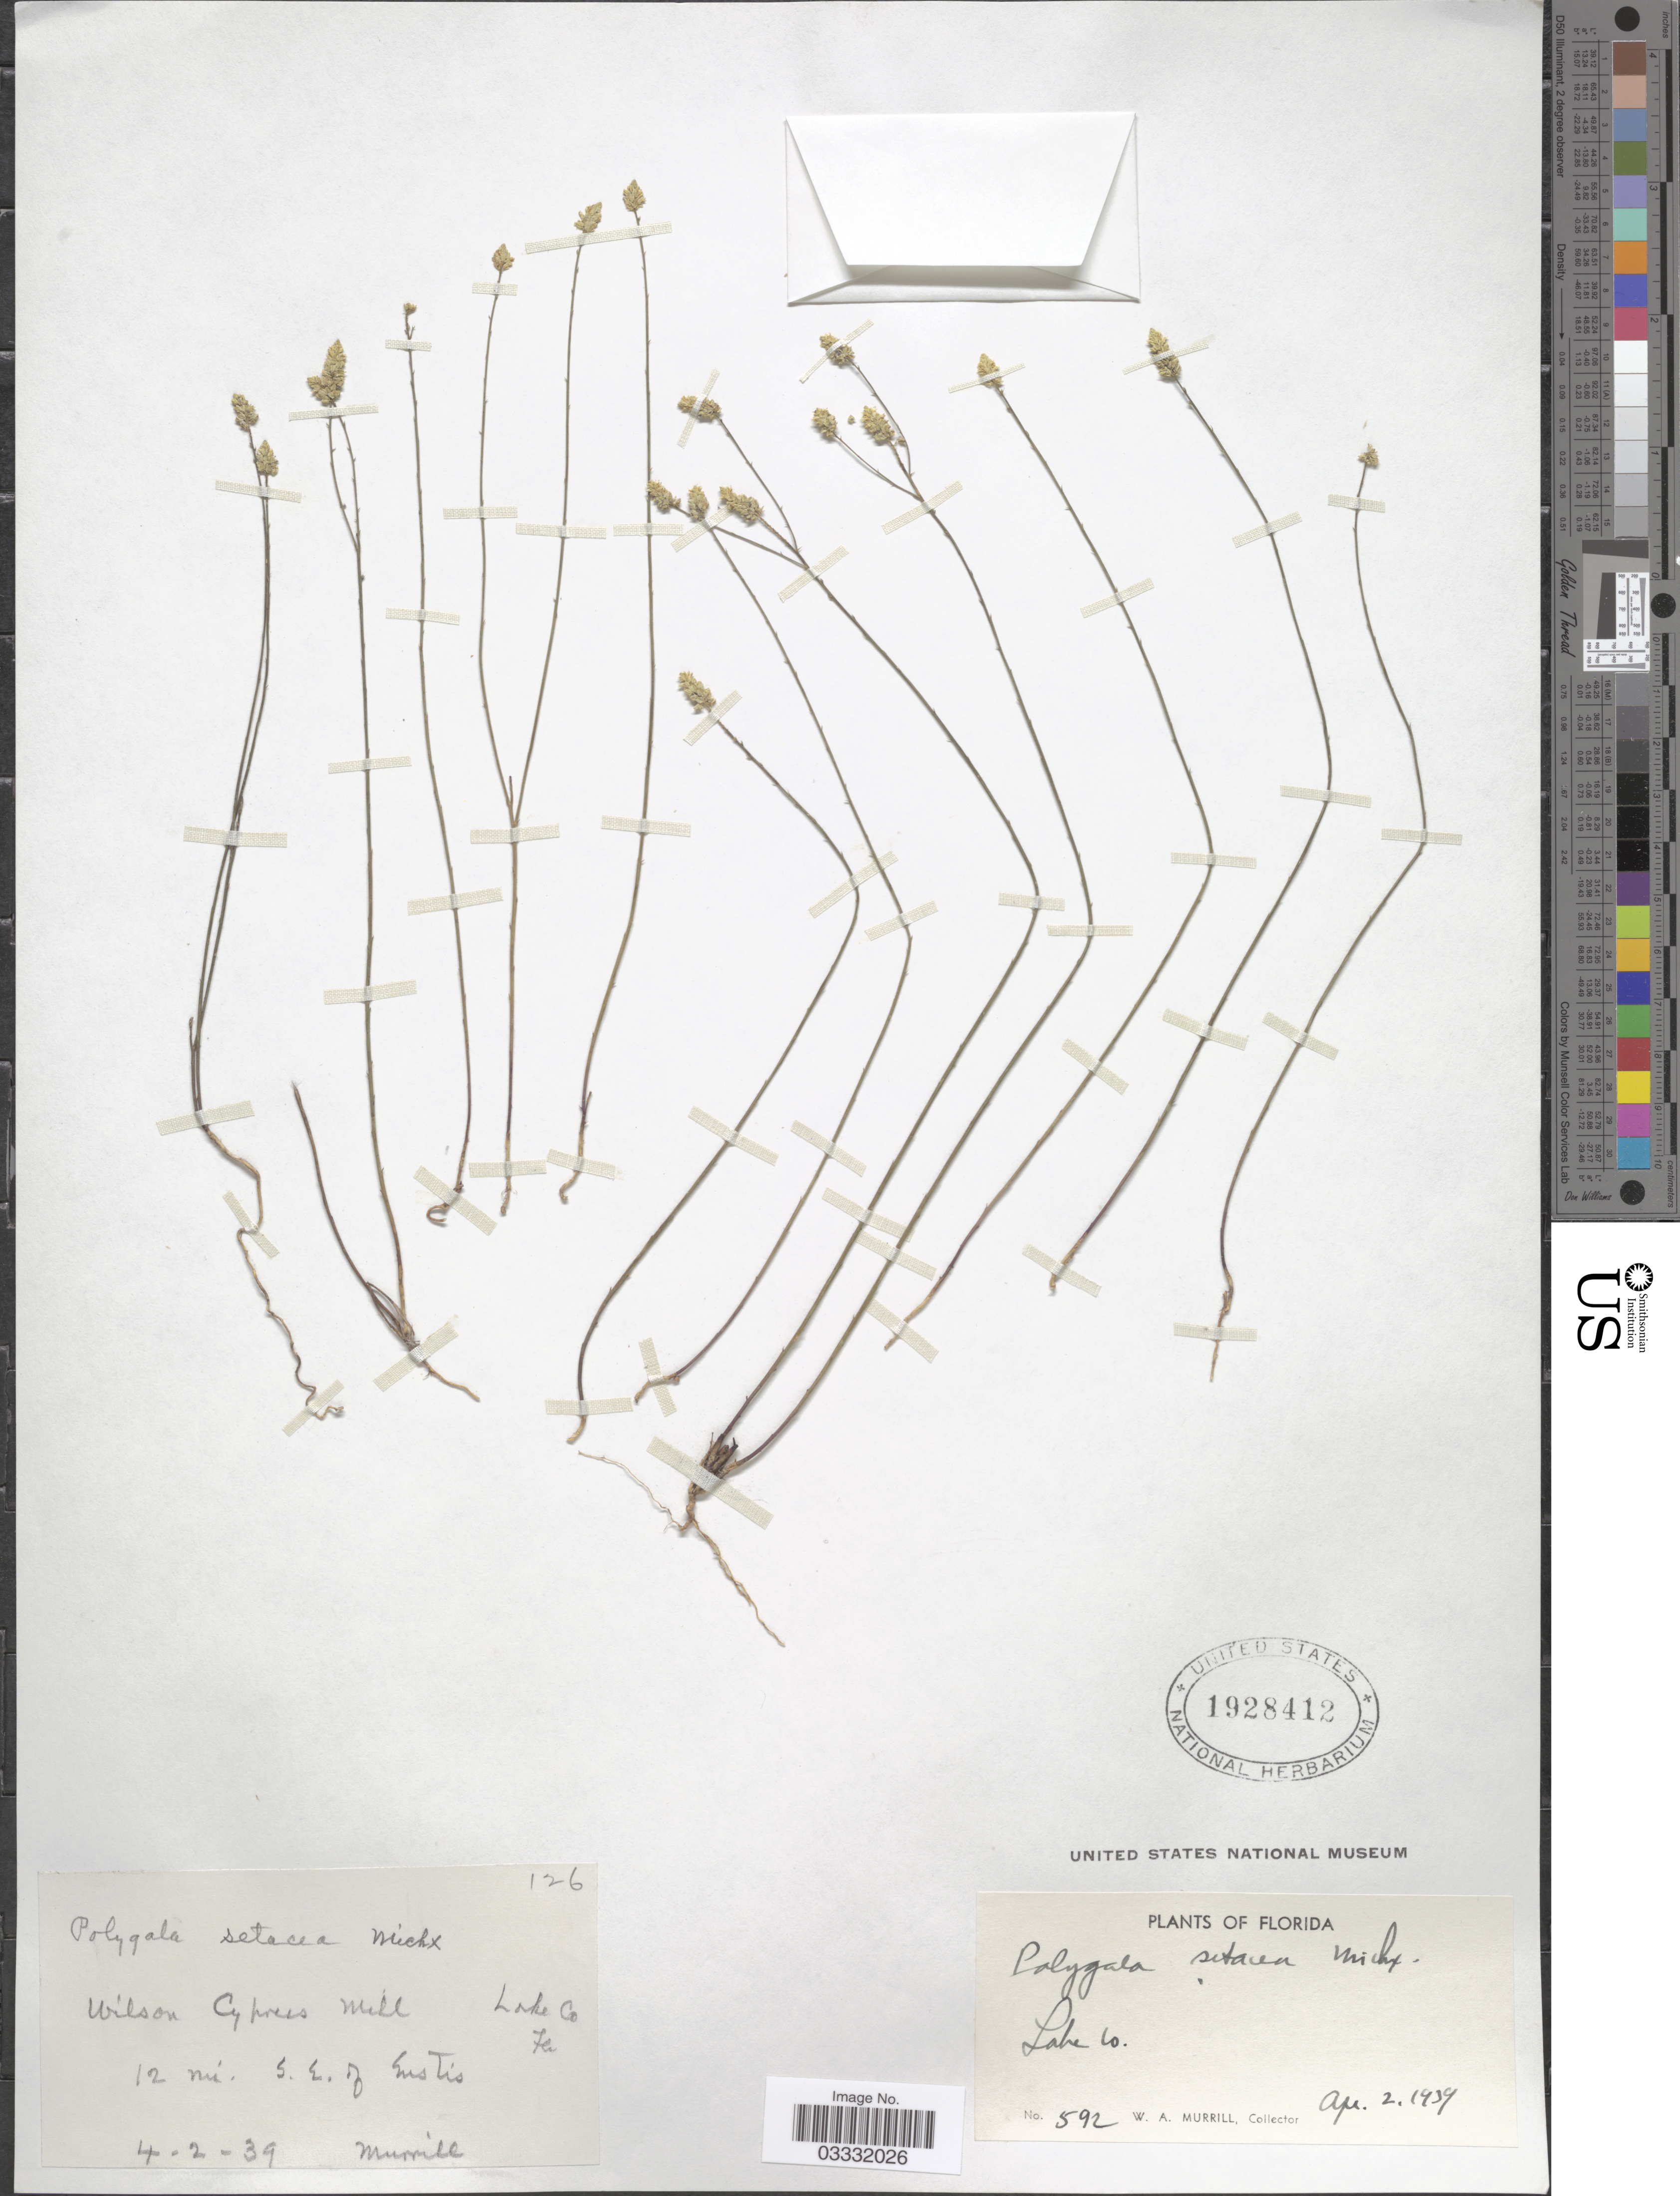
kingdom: Plantae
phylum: Tracheophyta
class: Magnoliopsida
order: Fabales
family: Polygalaceae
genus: Polygala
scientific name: Polygala setacea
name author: Michx.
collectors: W. A. Murrill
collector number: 592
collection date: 1939-04-02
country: United States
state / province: Florida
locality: Wilson Cypress Mill, Lake Co. 12 mi. S.E. of Eustis.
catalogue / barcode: US 1928412